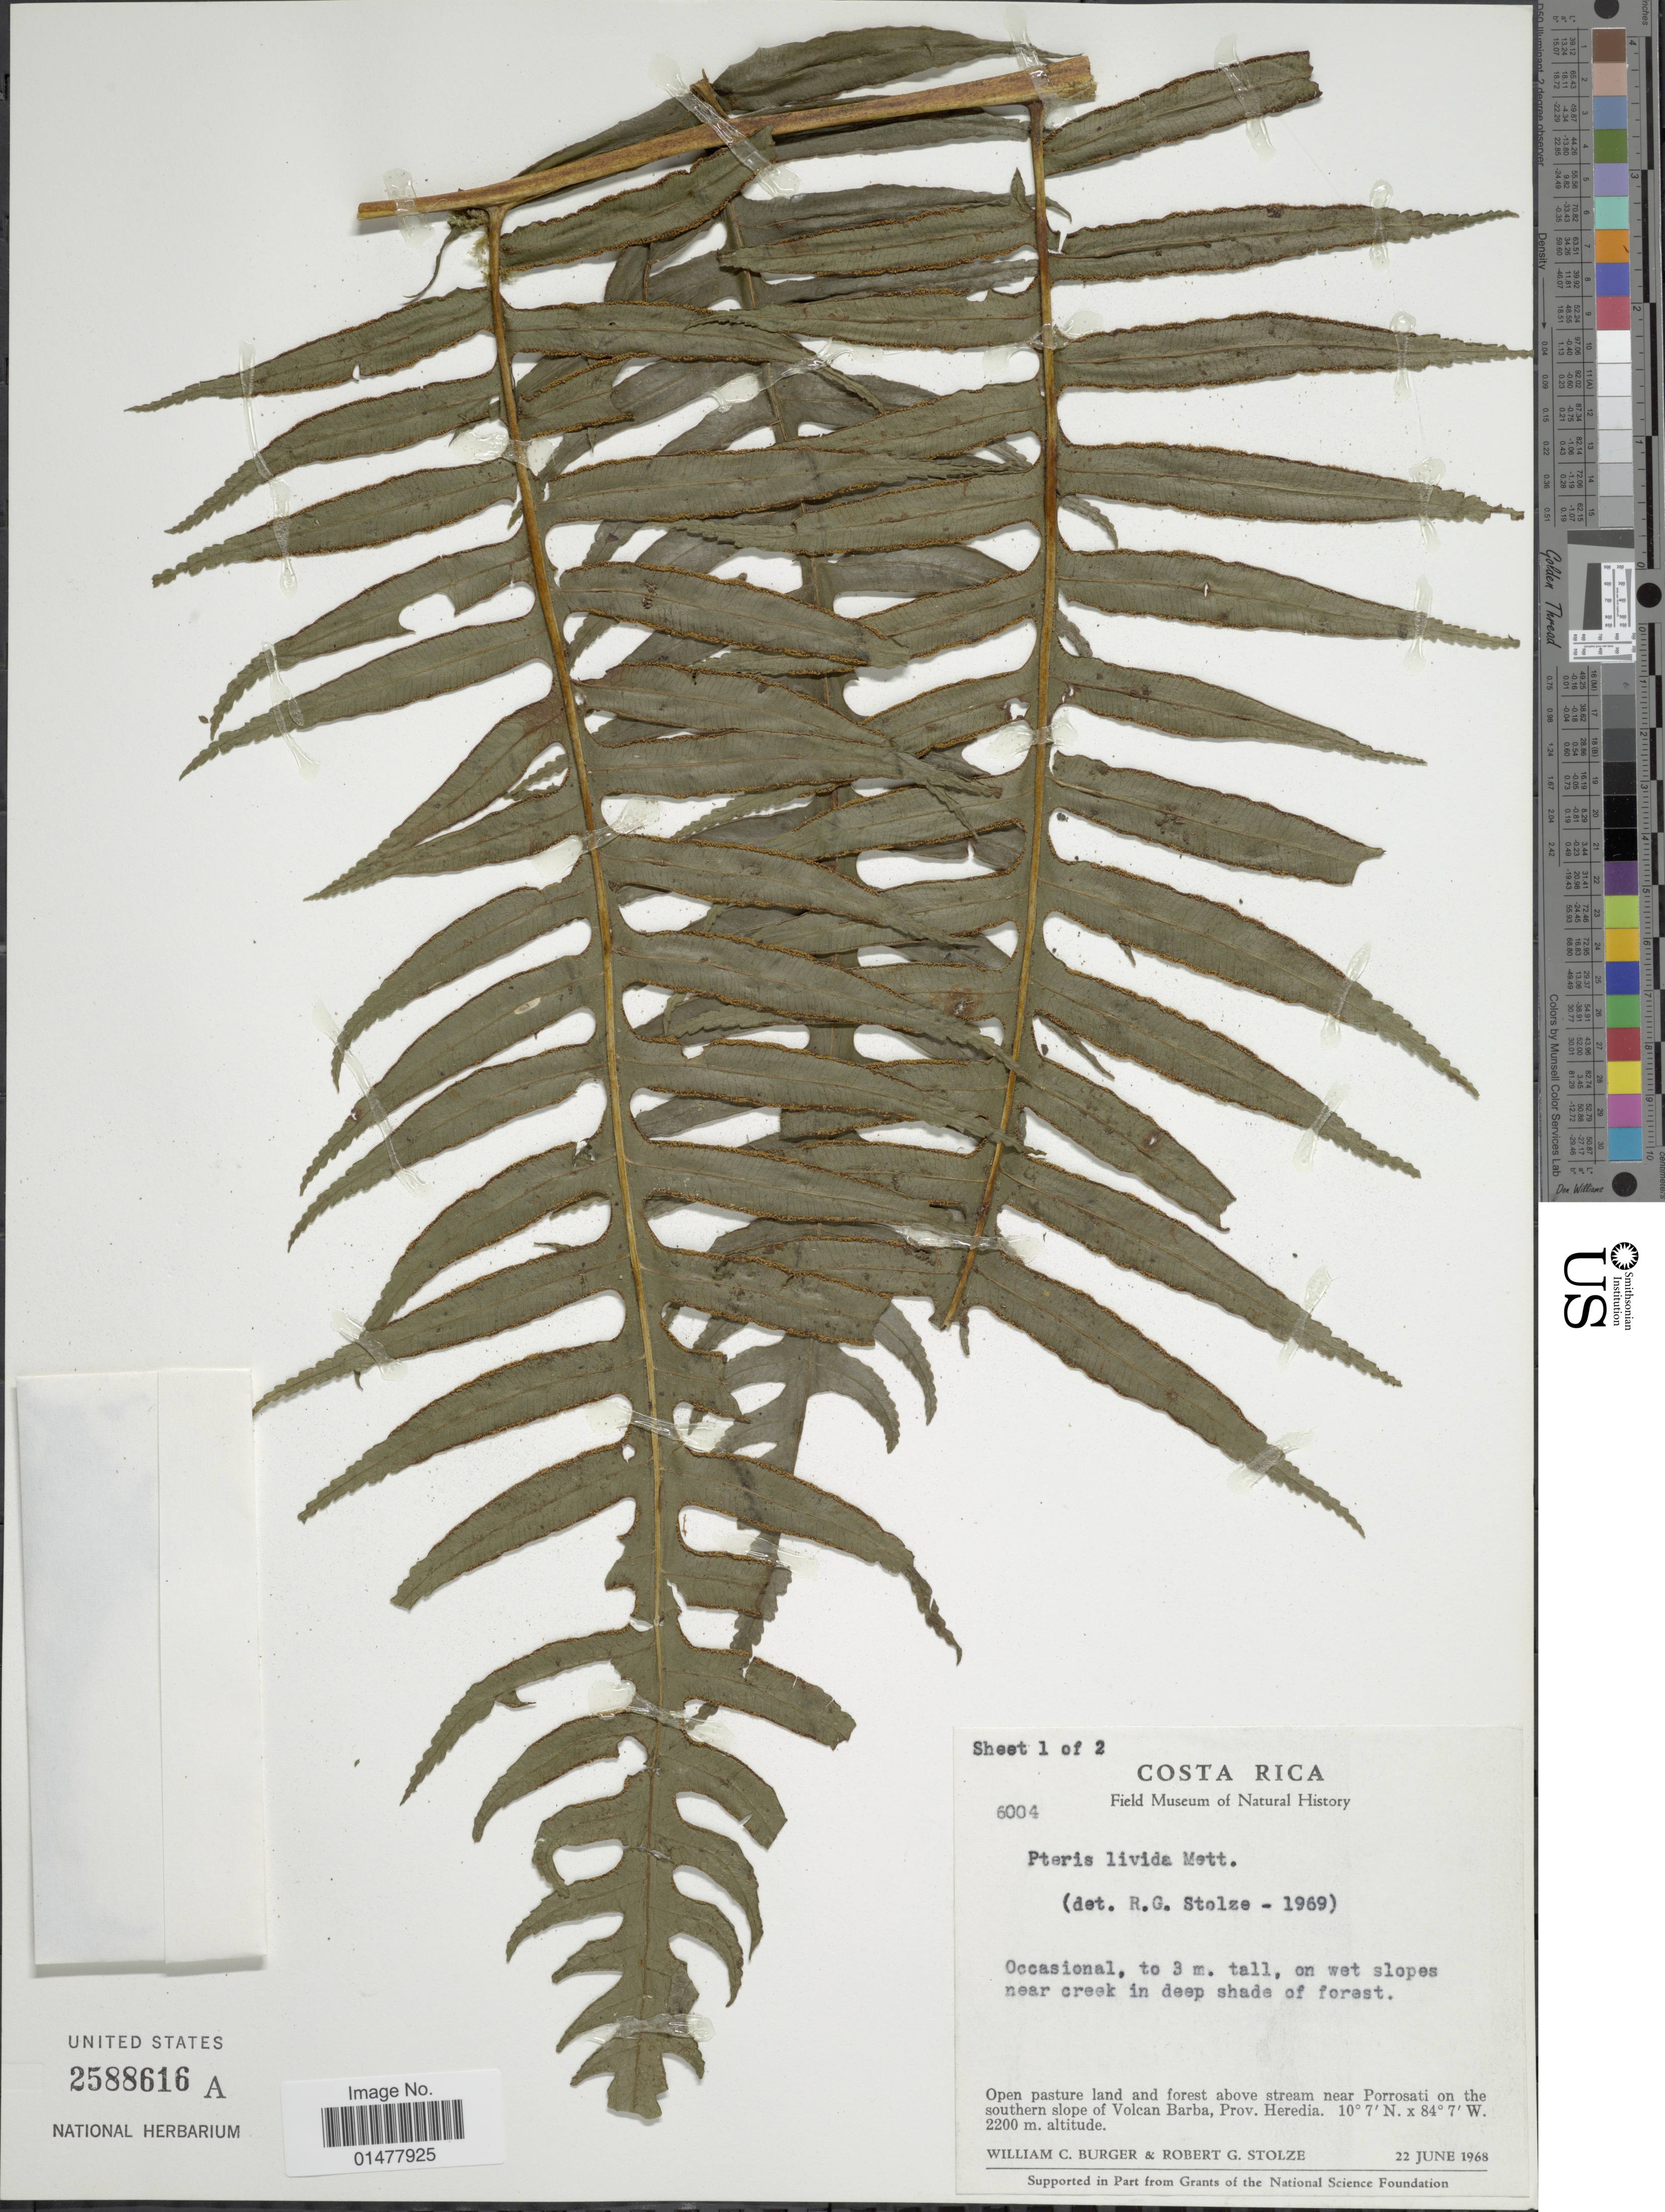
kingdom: Plantae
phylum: Tracheophyta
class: Polypodiopsida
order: Polypodiales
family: Pteridaceae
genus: Pteris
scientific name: Pteris navarrensis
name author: Christ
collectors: W. Burger & R. G. Stolze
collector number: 6004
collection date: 1968-06-22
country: Costa Rica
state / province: Heredia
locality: Open pasture land and forest above stream near Porrosati on the southern slope of Volcan Barba, prov. Heredia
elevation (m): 2200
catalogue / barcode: US 2588616A